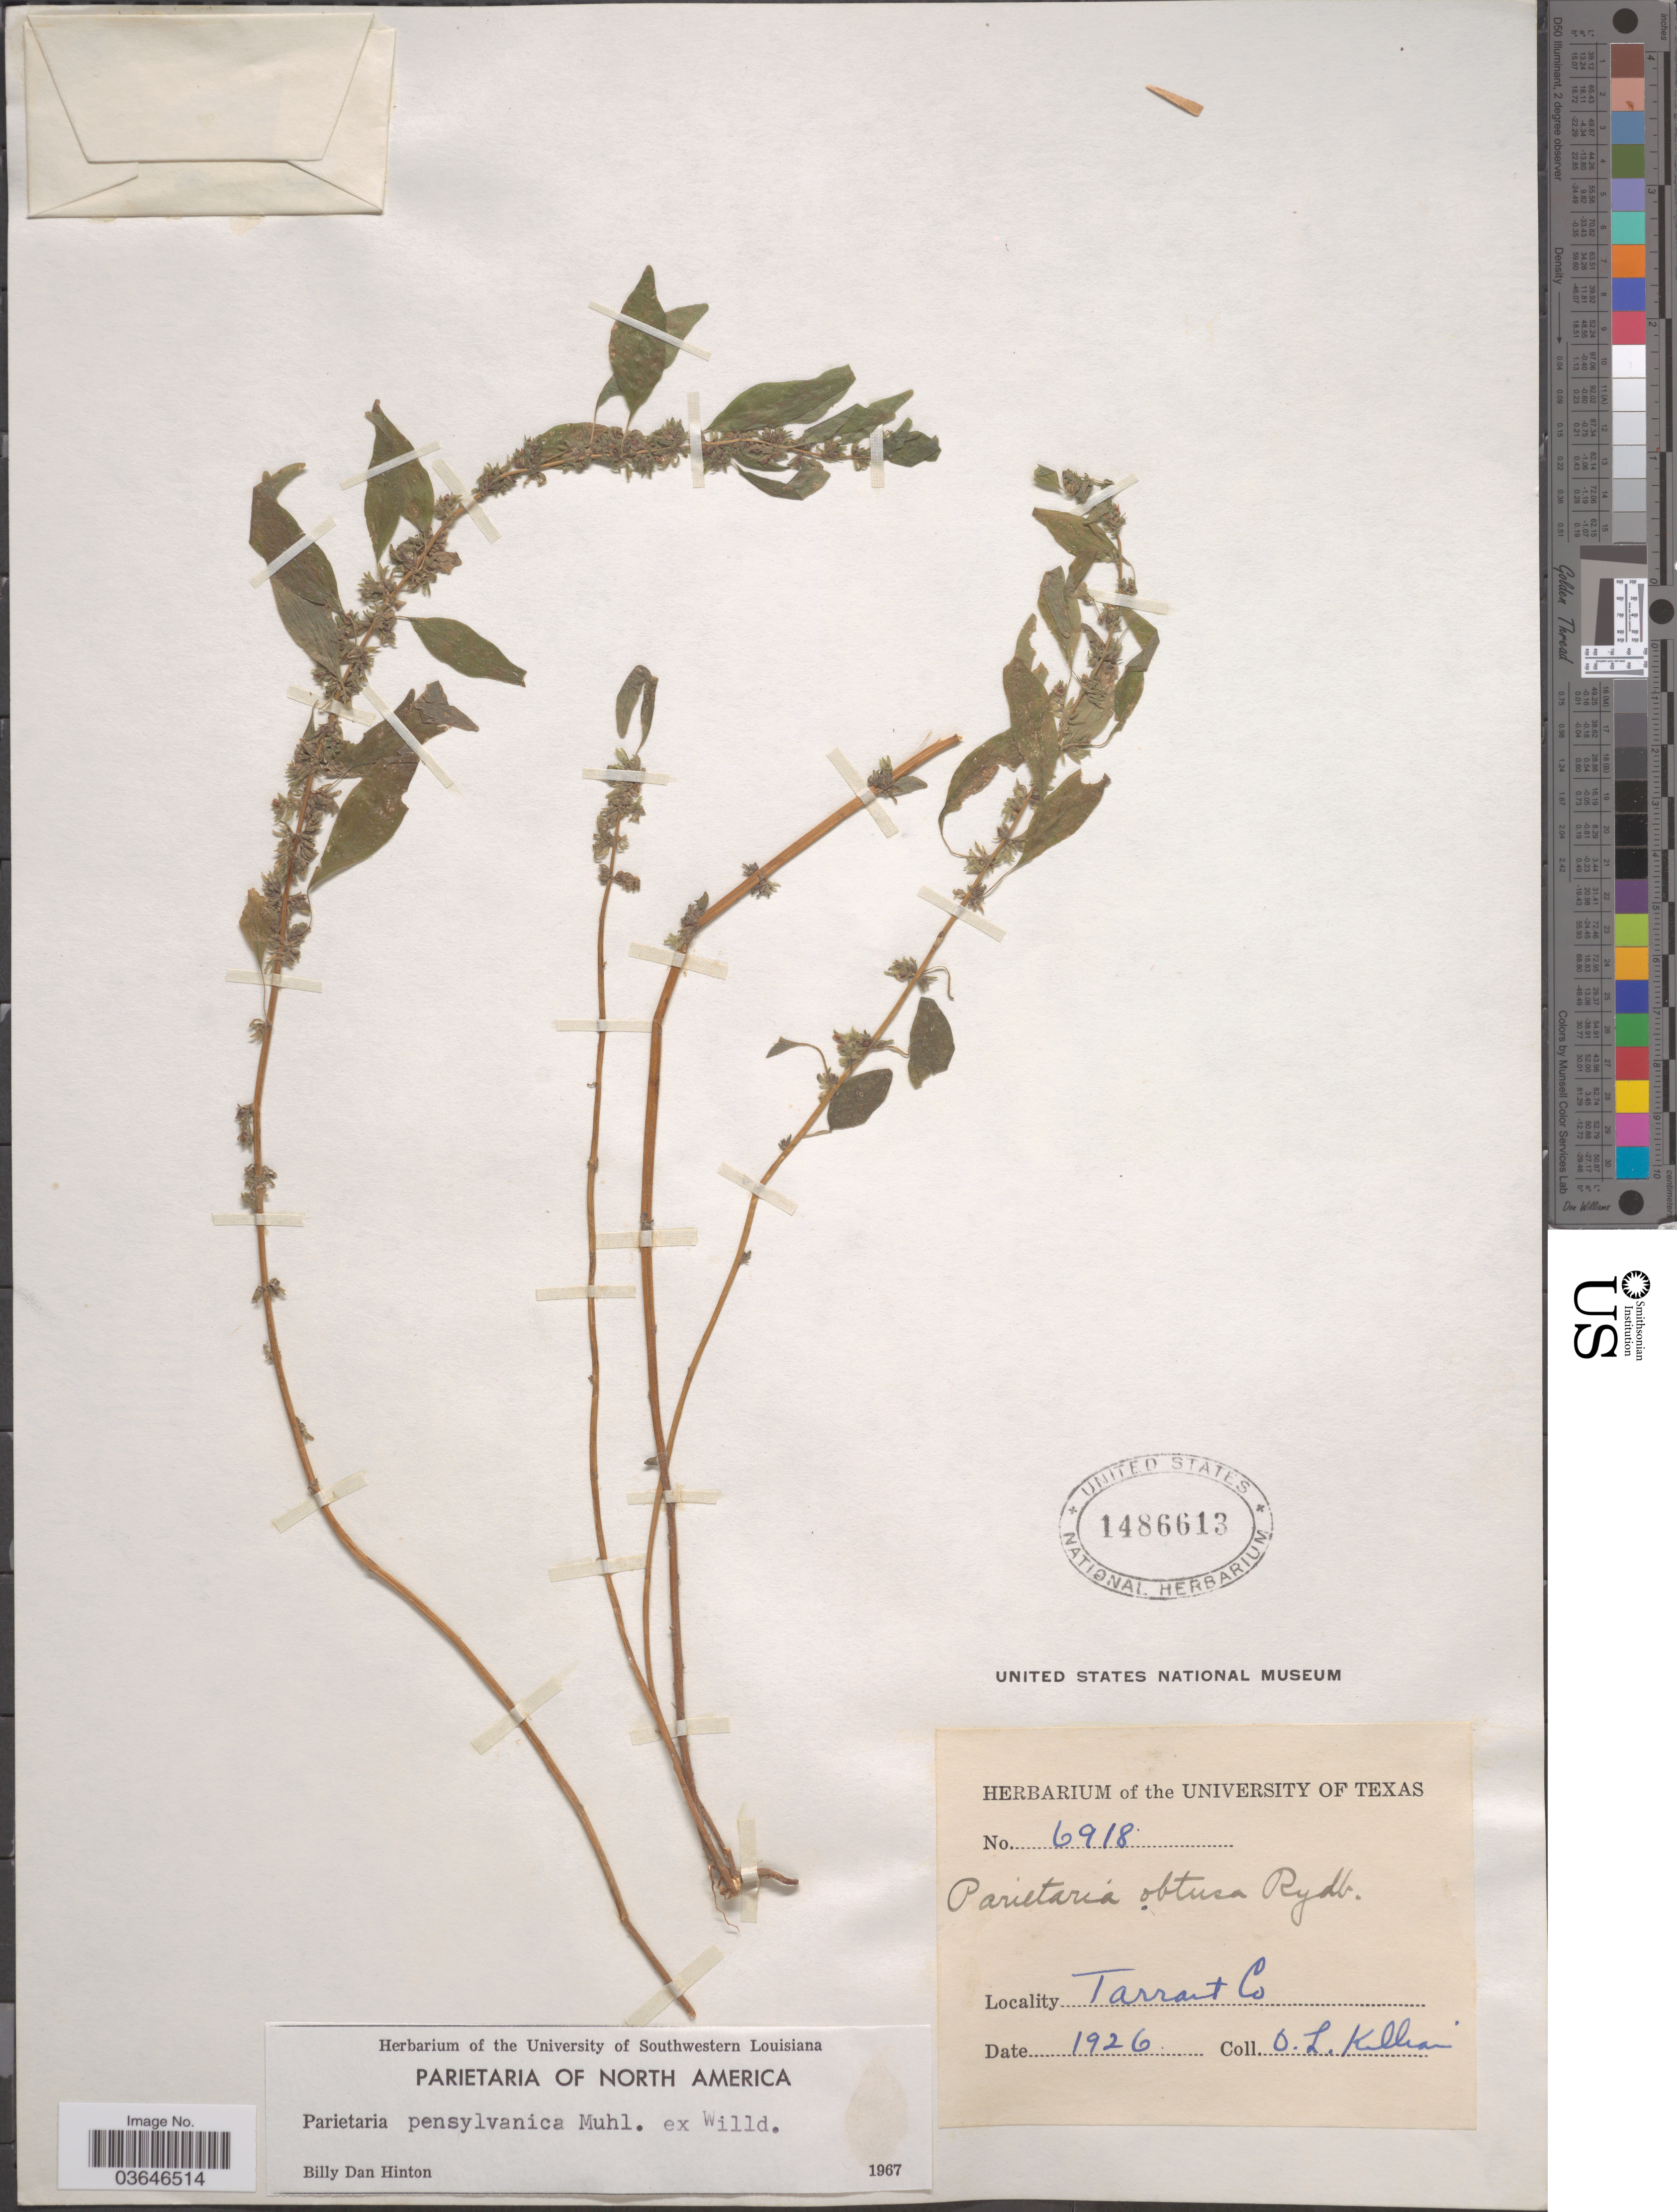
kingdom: Plantae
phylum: Tracheophyta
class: Magnoliopsida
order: Rosales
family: Urticaceae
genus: Parietaria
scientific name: Parietaria pensylvanica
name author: Muhl. ex Willd.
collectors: O. Killian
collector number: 6918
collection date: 1926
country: United States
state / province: Texas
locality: Tarrant Co.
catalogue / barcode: US 1486613